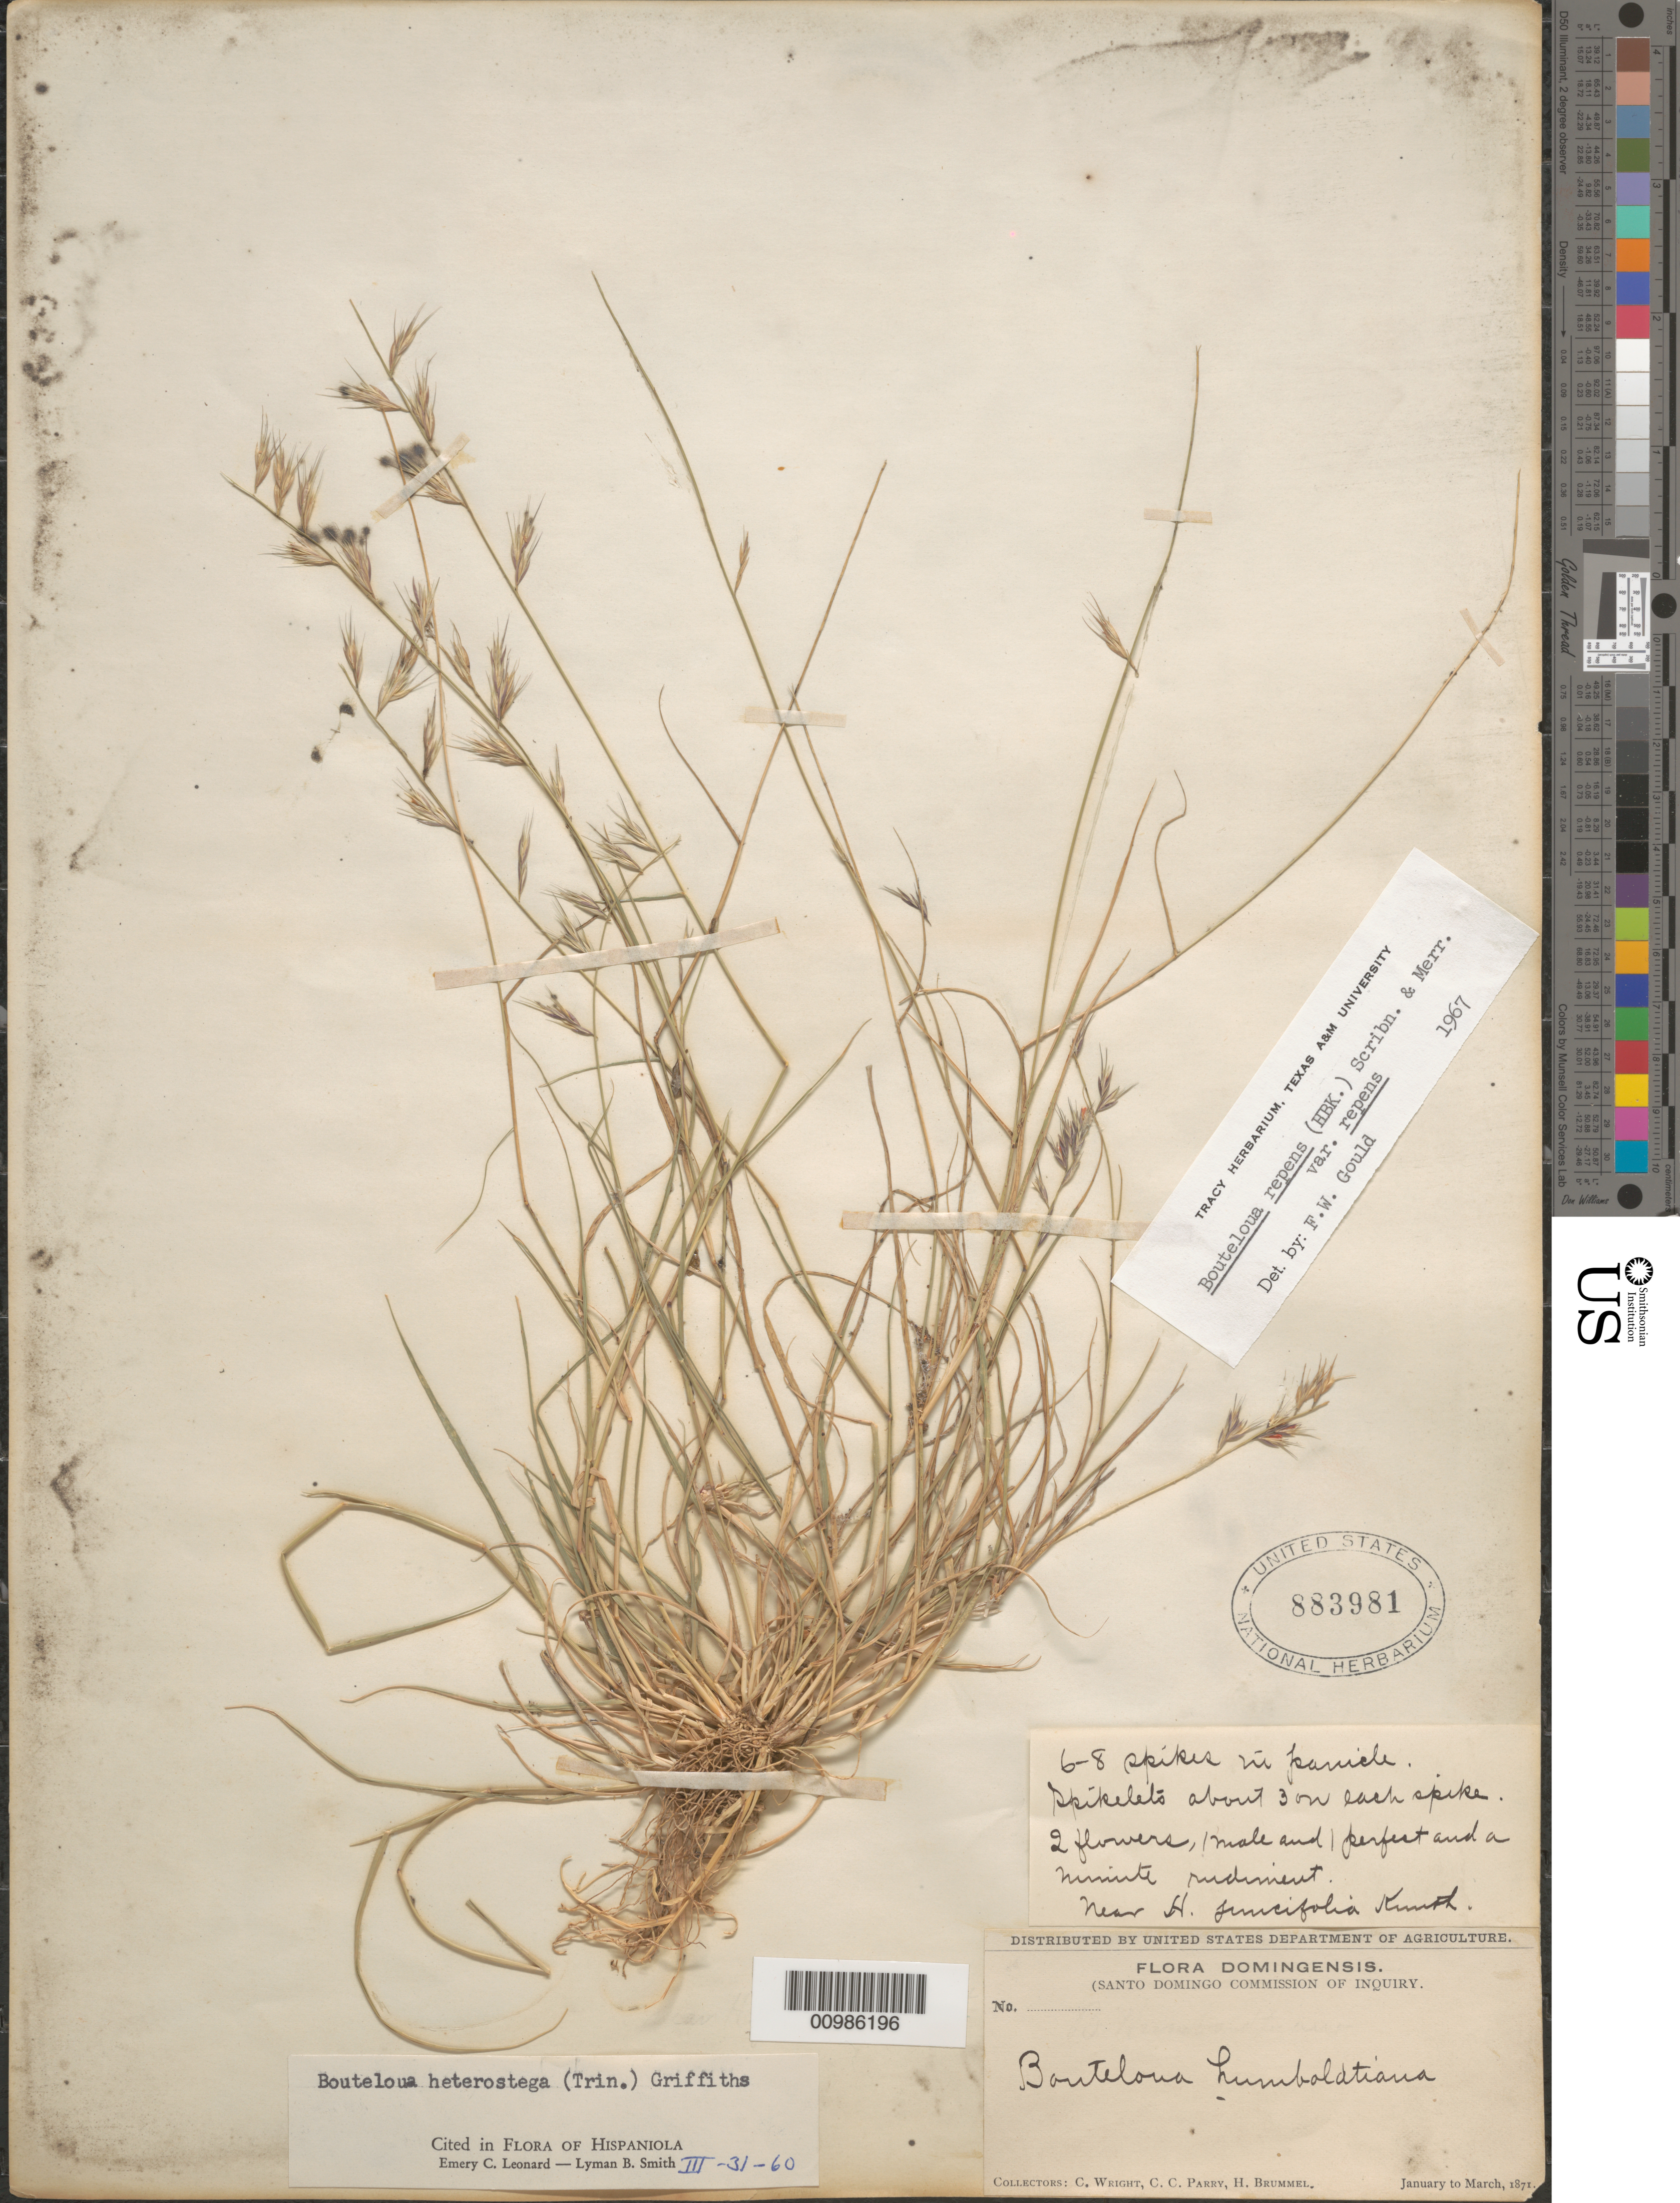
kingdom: Plantae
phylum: Tracheophyta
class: Liliopsida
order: Poales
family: Poaceae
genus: Bouteloua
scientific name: Bouteloua repens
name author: (Kunth) Scribn. & Merr.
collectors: C. Wright, C. C. Parry & H. Brummel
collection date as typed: Jan 1871 to -- Mar 1871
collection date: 1871-01/1871-03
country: Dominican Republic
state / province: Distrito Nacional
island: Hispaniola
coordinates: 0 N, 0 E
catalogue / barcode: US 883981